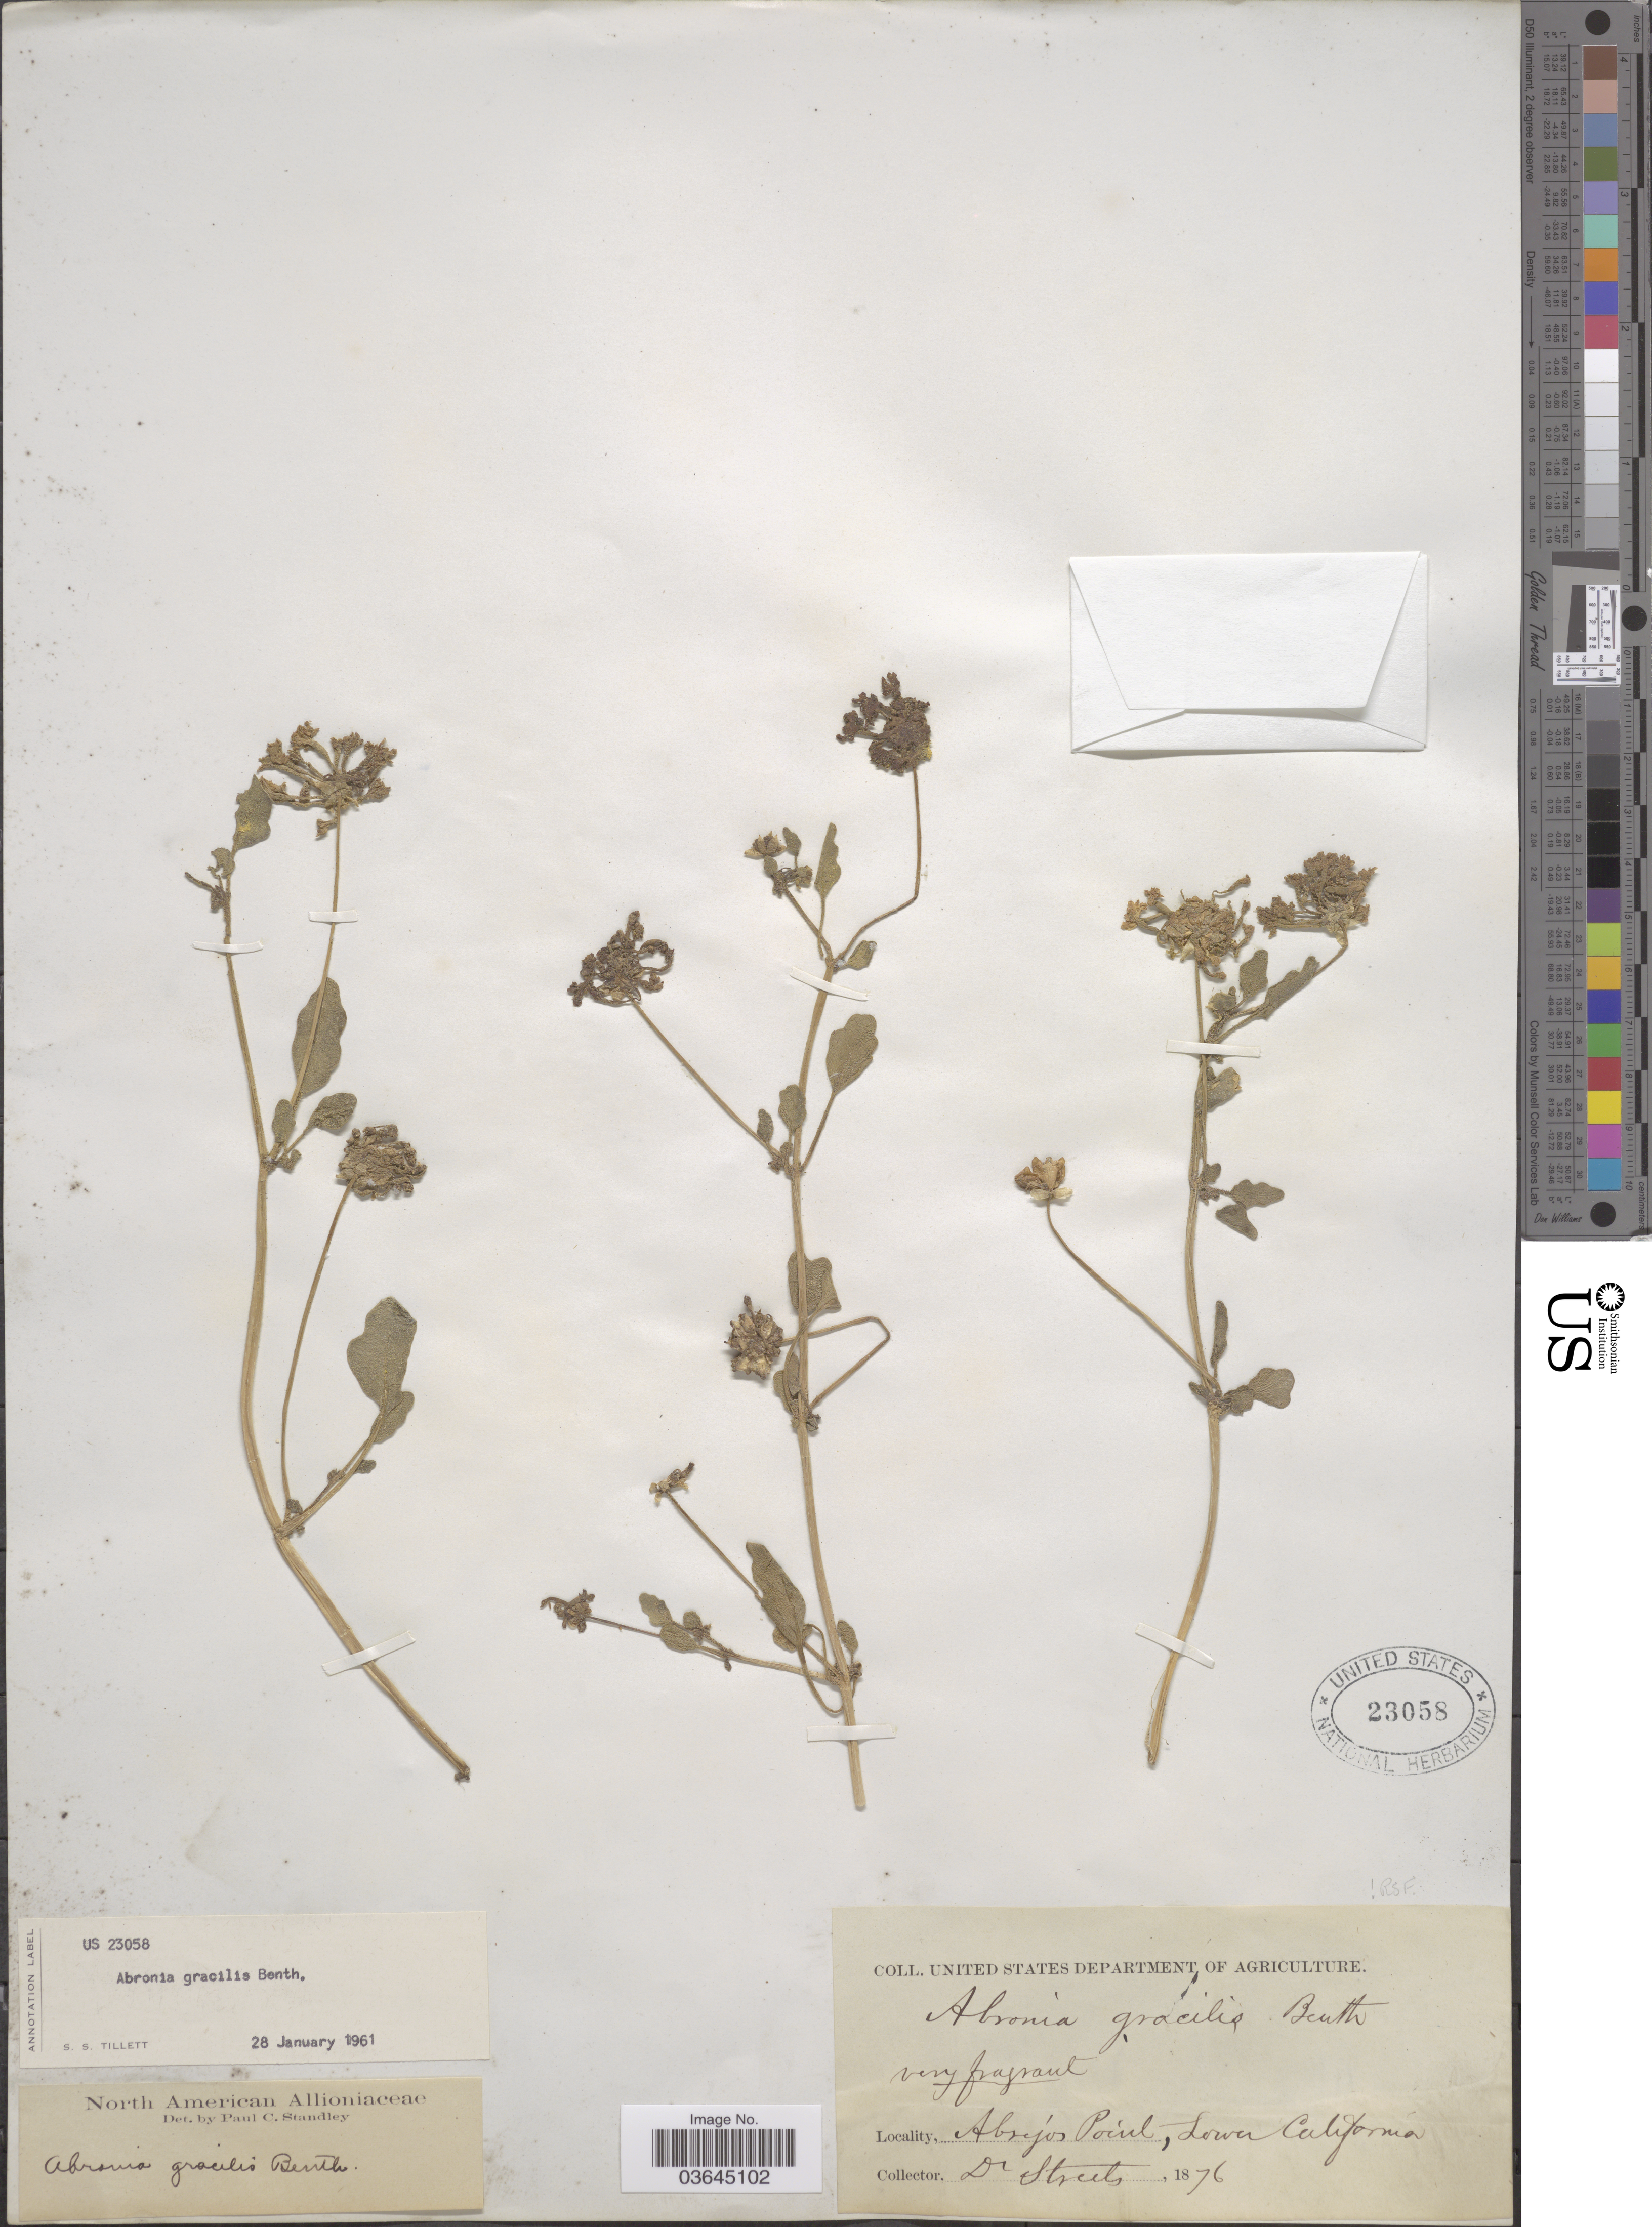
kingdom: Plantae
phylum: Tracheophyta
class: Magnoliopsida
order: Caryophyllales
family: Nyctaginaceae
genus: Abronia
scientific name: Abronia gracilis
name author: Benth.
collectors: -. Streets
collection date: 1876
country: Mexico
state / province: Baja California Sur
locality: Abrejos Point, Lower California.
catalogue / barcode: US 23058